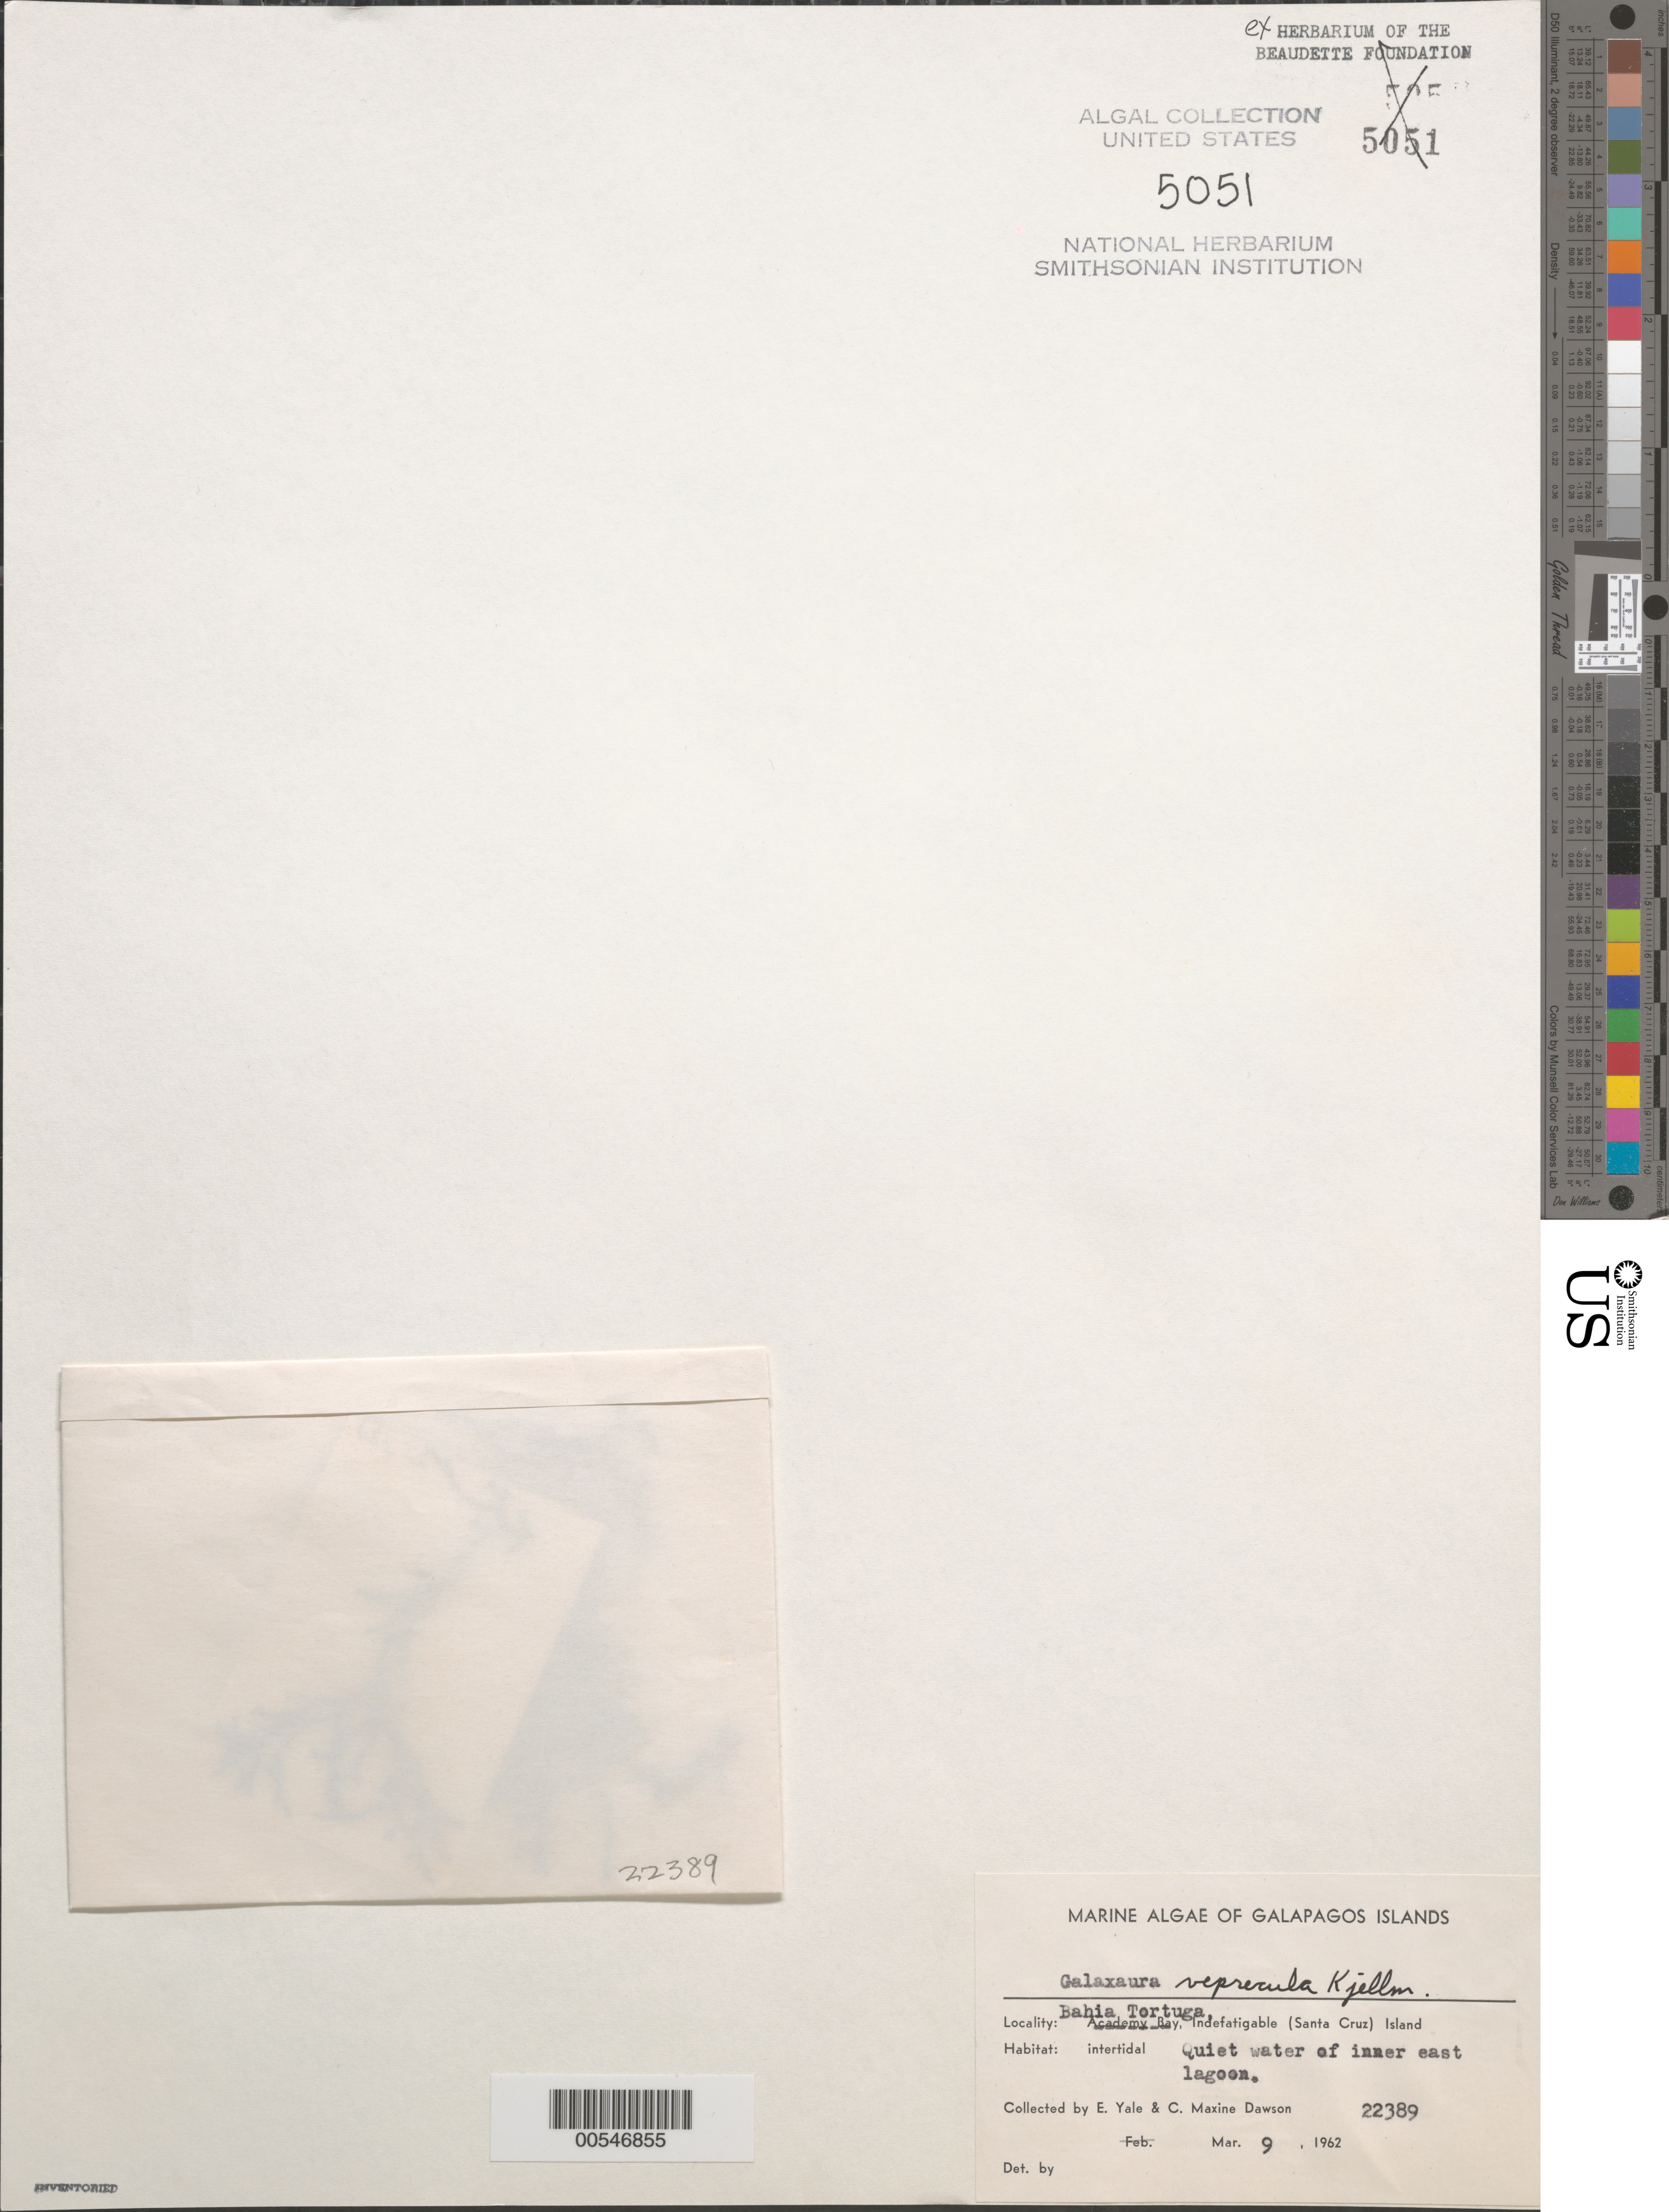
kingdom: Plantae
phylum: Rhodophyta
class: Florideophyceae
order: Nemaliales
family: Galaxauraceae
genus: Galaxaura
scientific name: Galaxaura marginata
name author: (J. Ellis & Sol.) J.V.Lamouroux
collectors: E. Y. Dawson & C. M. Dawson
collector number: EYD 22389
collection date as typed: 09 Mar 1962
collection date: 1962-03-09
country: Ecuador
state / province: Colón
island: Santa Cruz [Indefatigable, Chaves]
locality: Bahia Tortuga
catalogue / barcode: US 5051